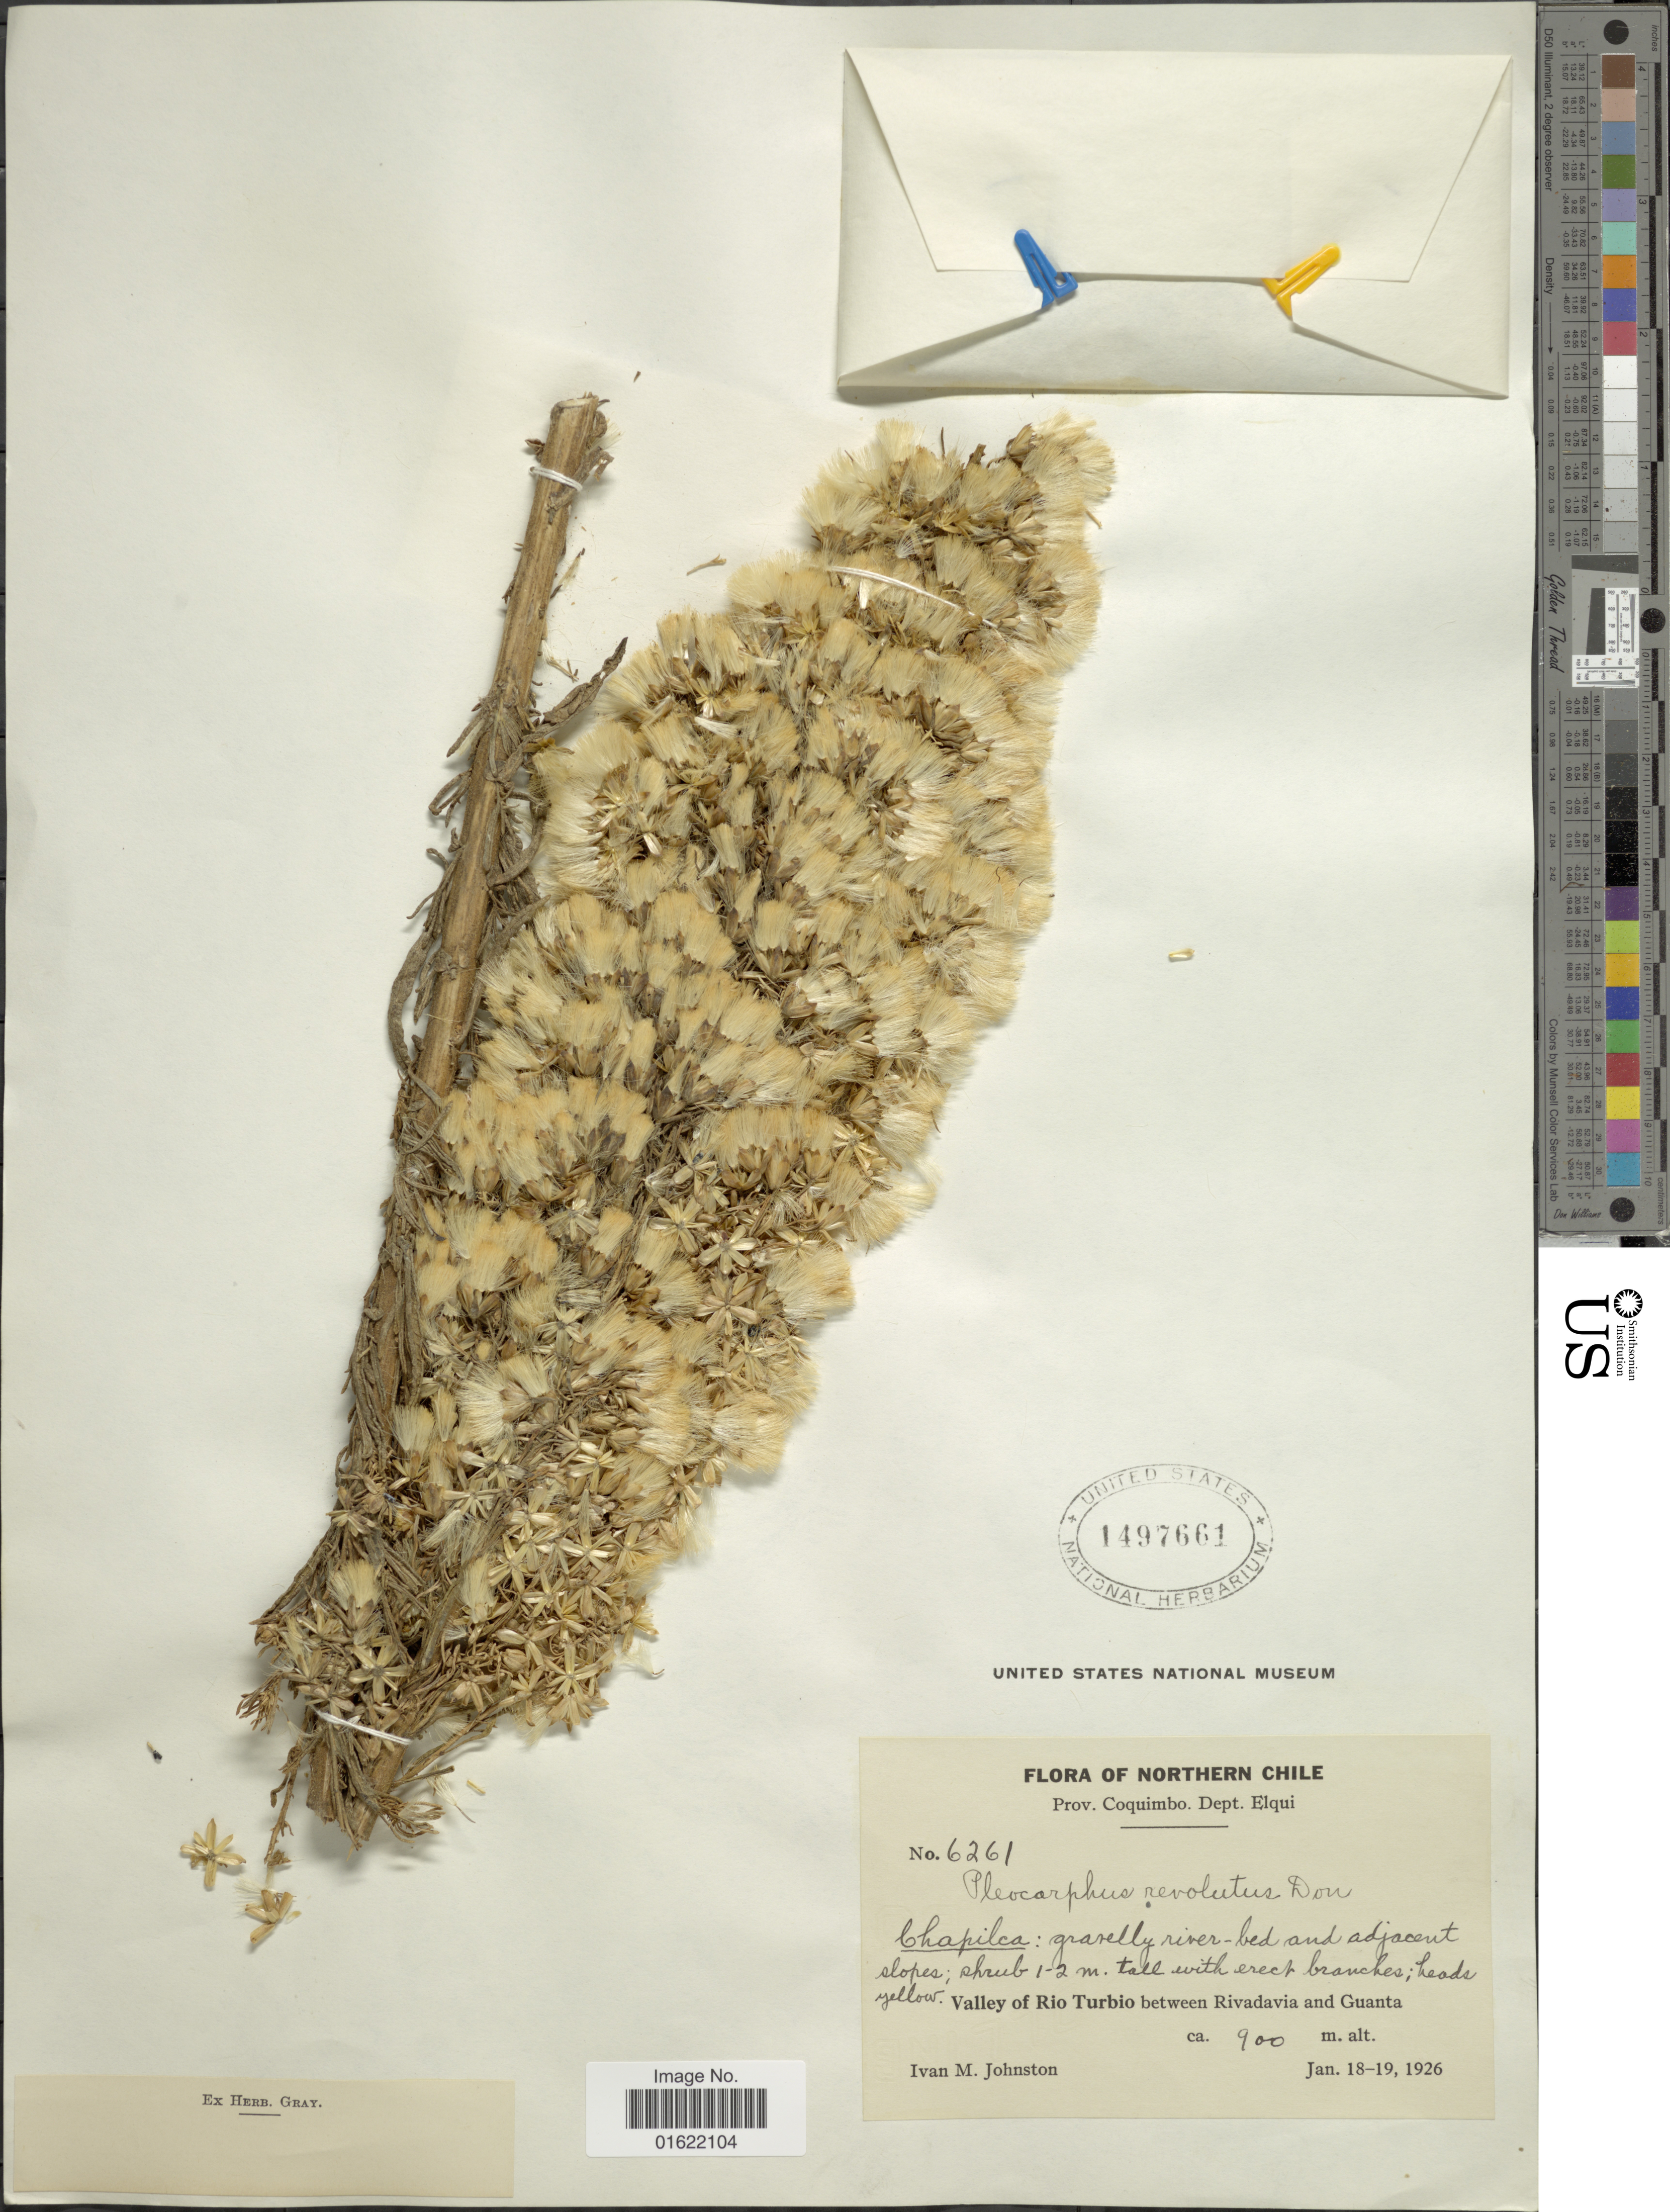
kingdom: Plantae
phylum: Tracheophyta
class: Magnoliopsida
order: Asterales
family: Asteraceae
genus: Pleocarphus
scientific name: Pleocarphus revolutus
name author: D. Don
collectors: I.M. Johnston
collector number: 6261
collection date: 1926-01-18/1926-01-19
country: Chile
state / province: Coquimbo (IV)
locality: Dept. Elqui. Chapilca. Valley of Rio Turbio between Rivadavia and Guanta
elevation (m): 900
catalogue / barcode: US 1497661